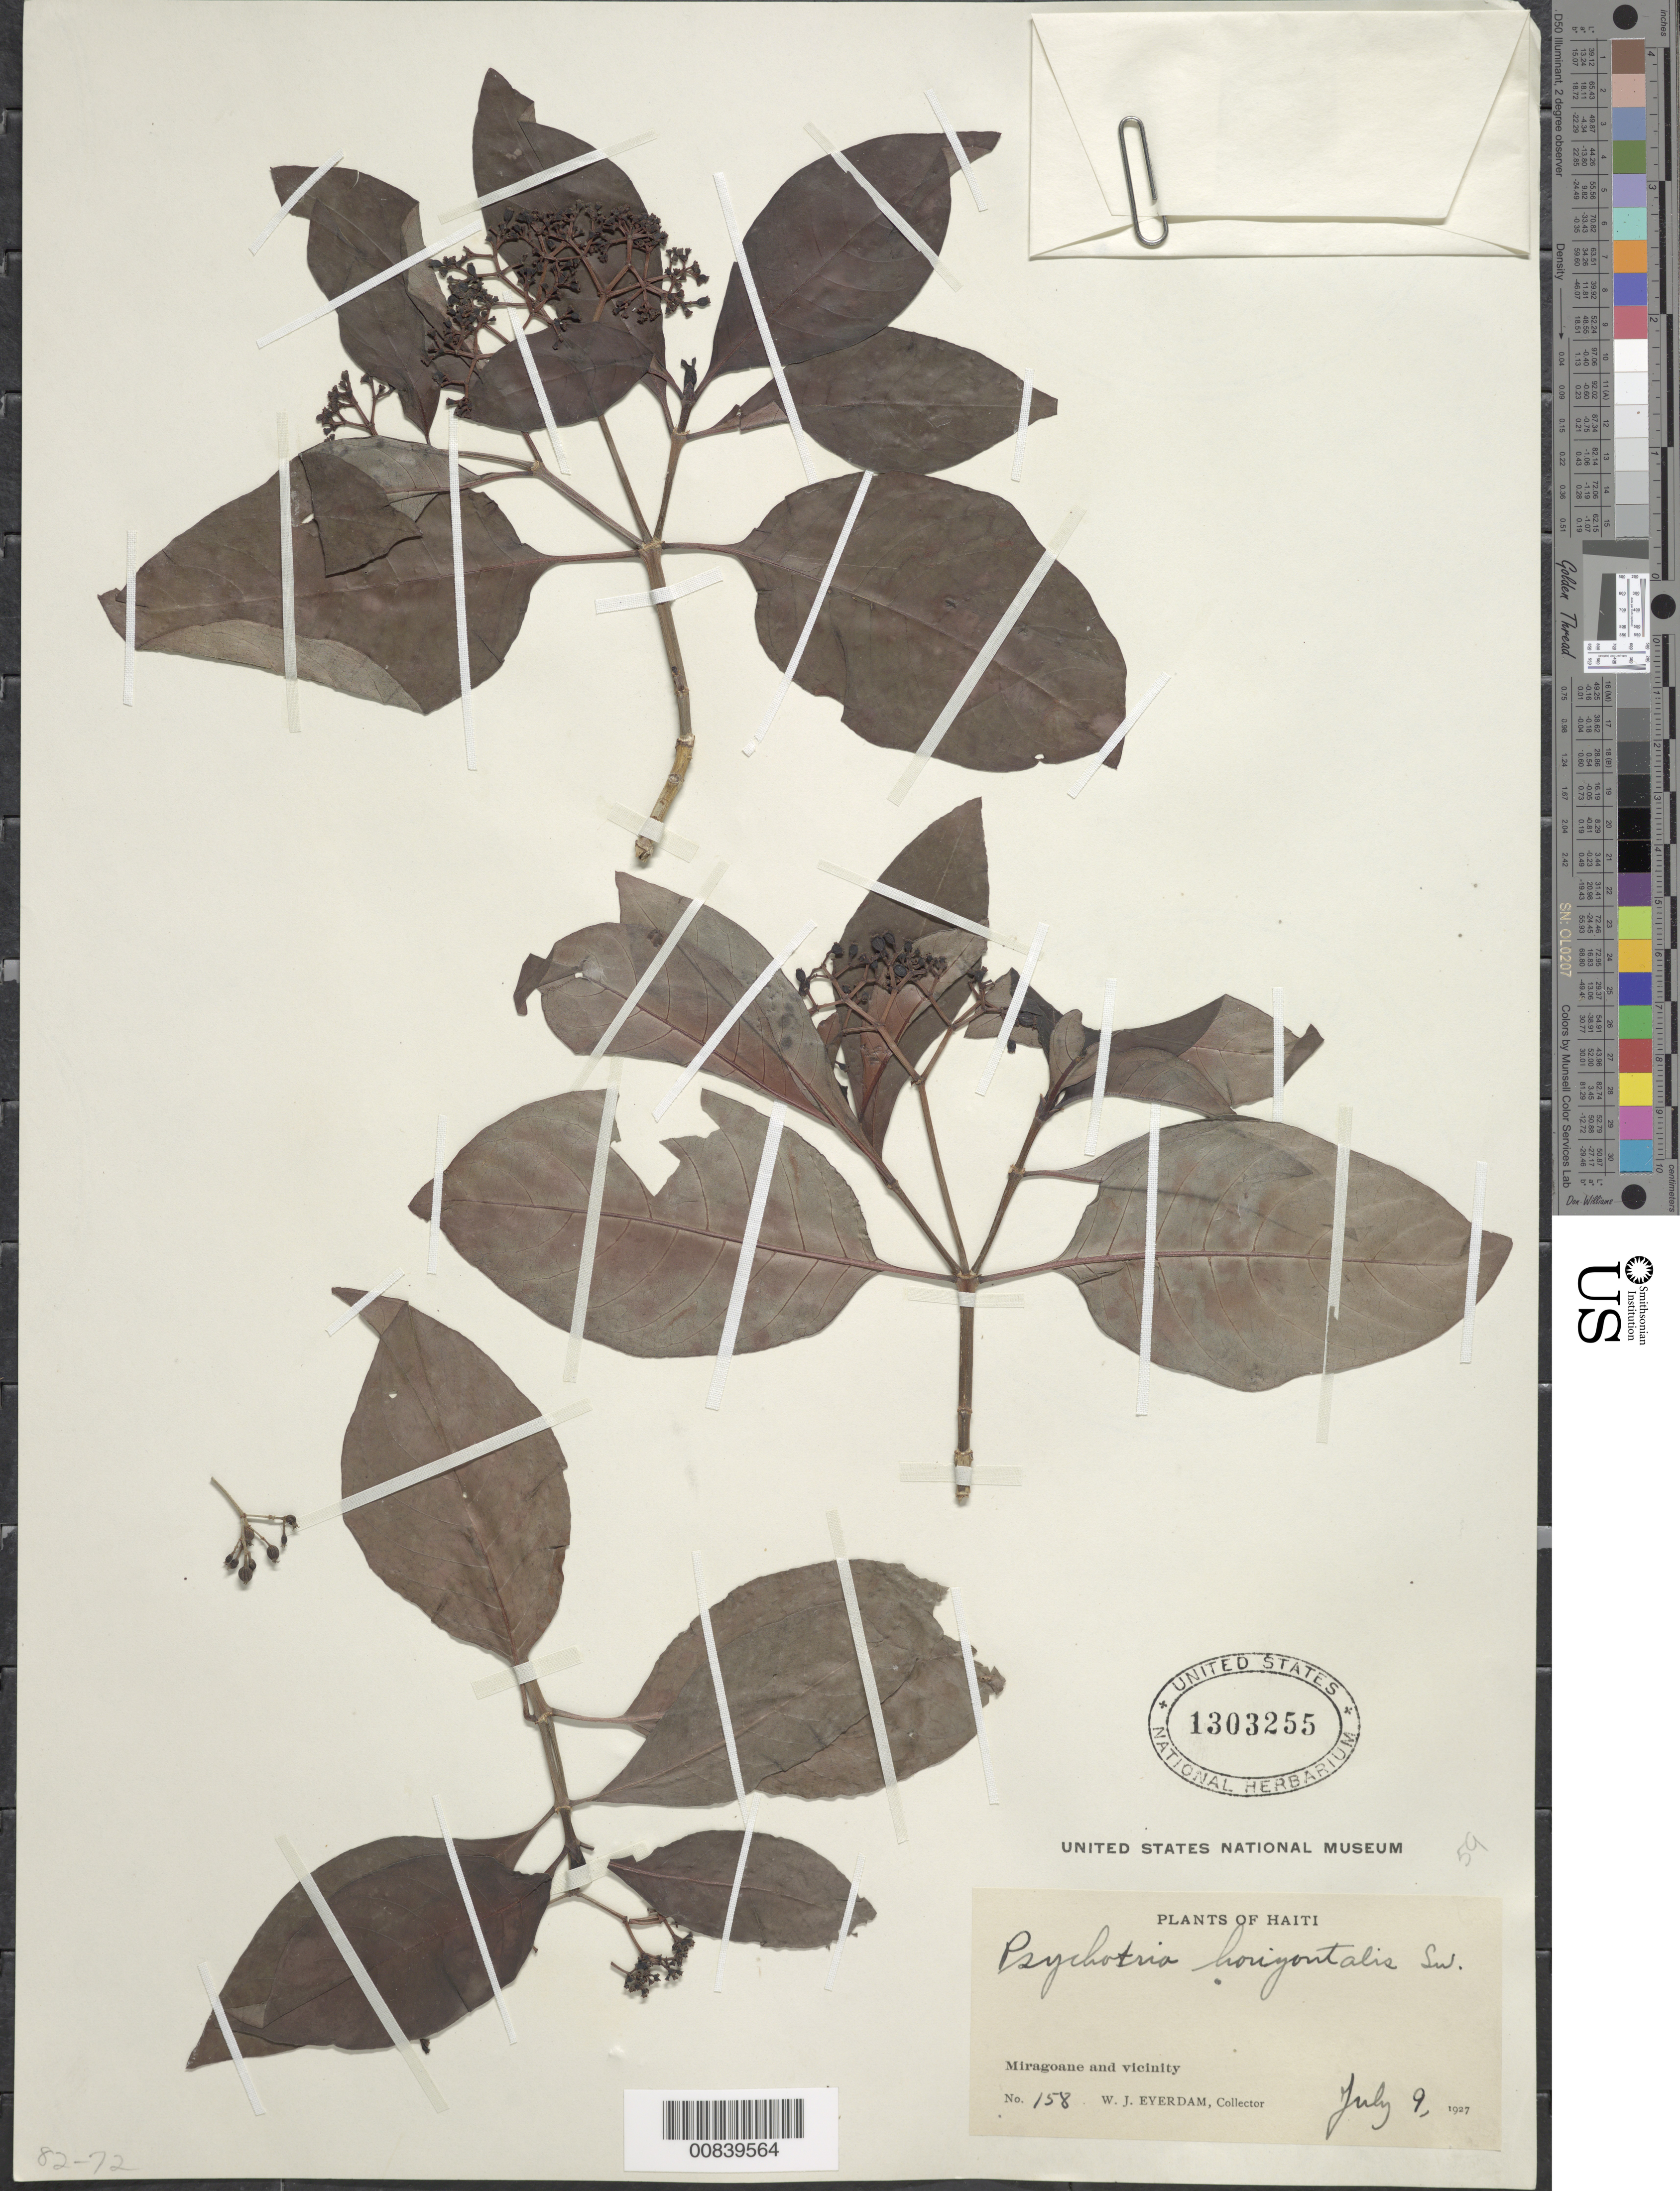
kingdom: Plantae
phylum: Tracheophyta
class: Magnoliopsida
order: Gentianales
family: Rubiaceae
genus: Psychotria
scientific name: Psychotria horizontalis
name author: Sw.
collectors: W. J. Eyerdam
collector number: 158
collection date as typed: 09 Jul 1927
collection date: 1927-07-09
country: Haiti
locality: Miragoane and vicinity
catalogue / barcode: US 1303255